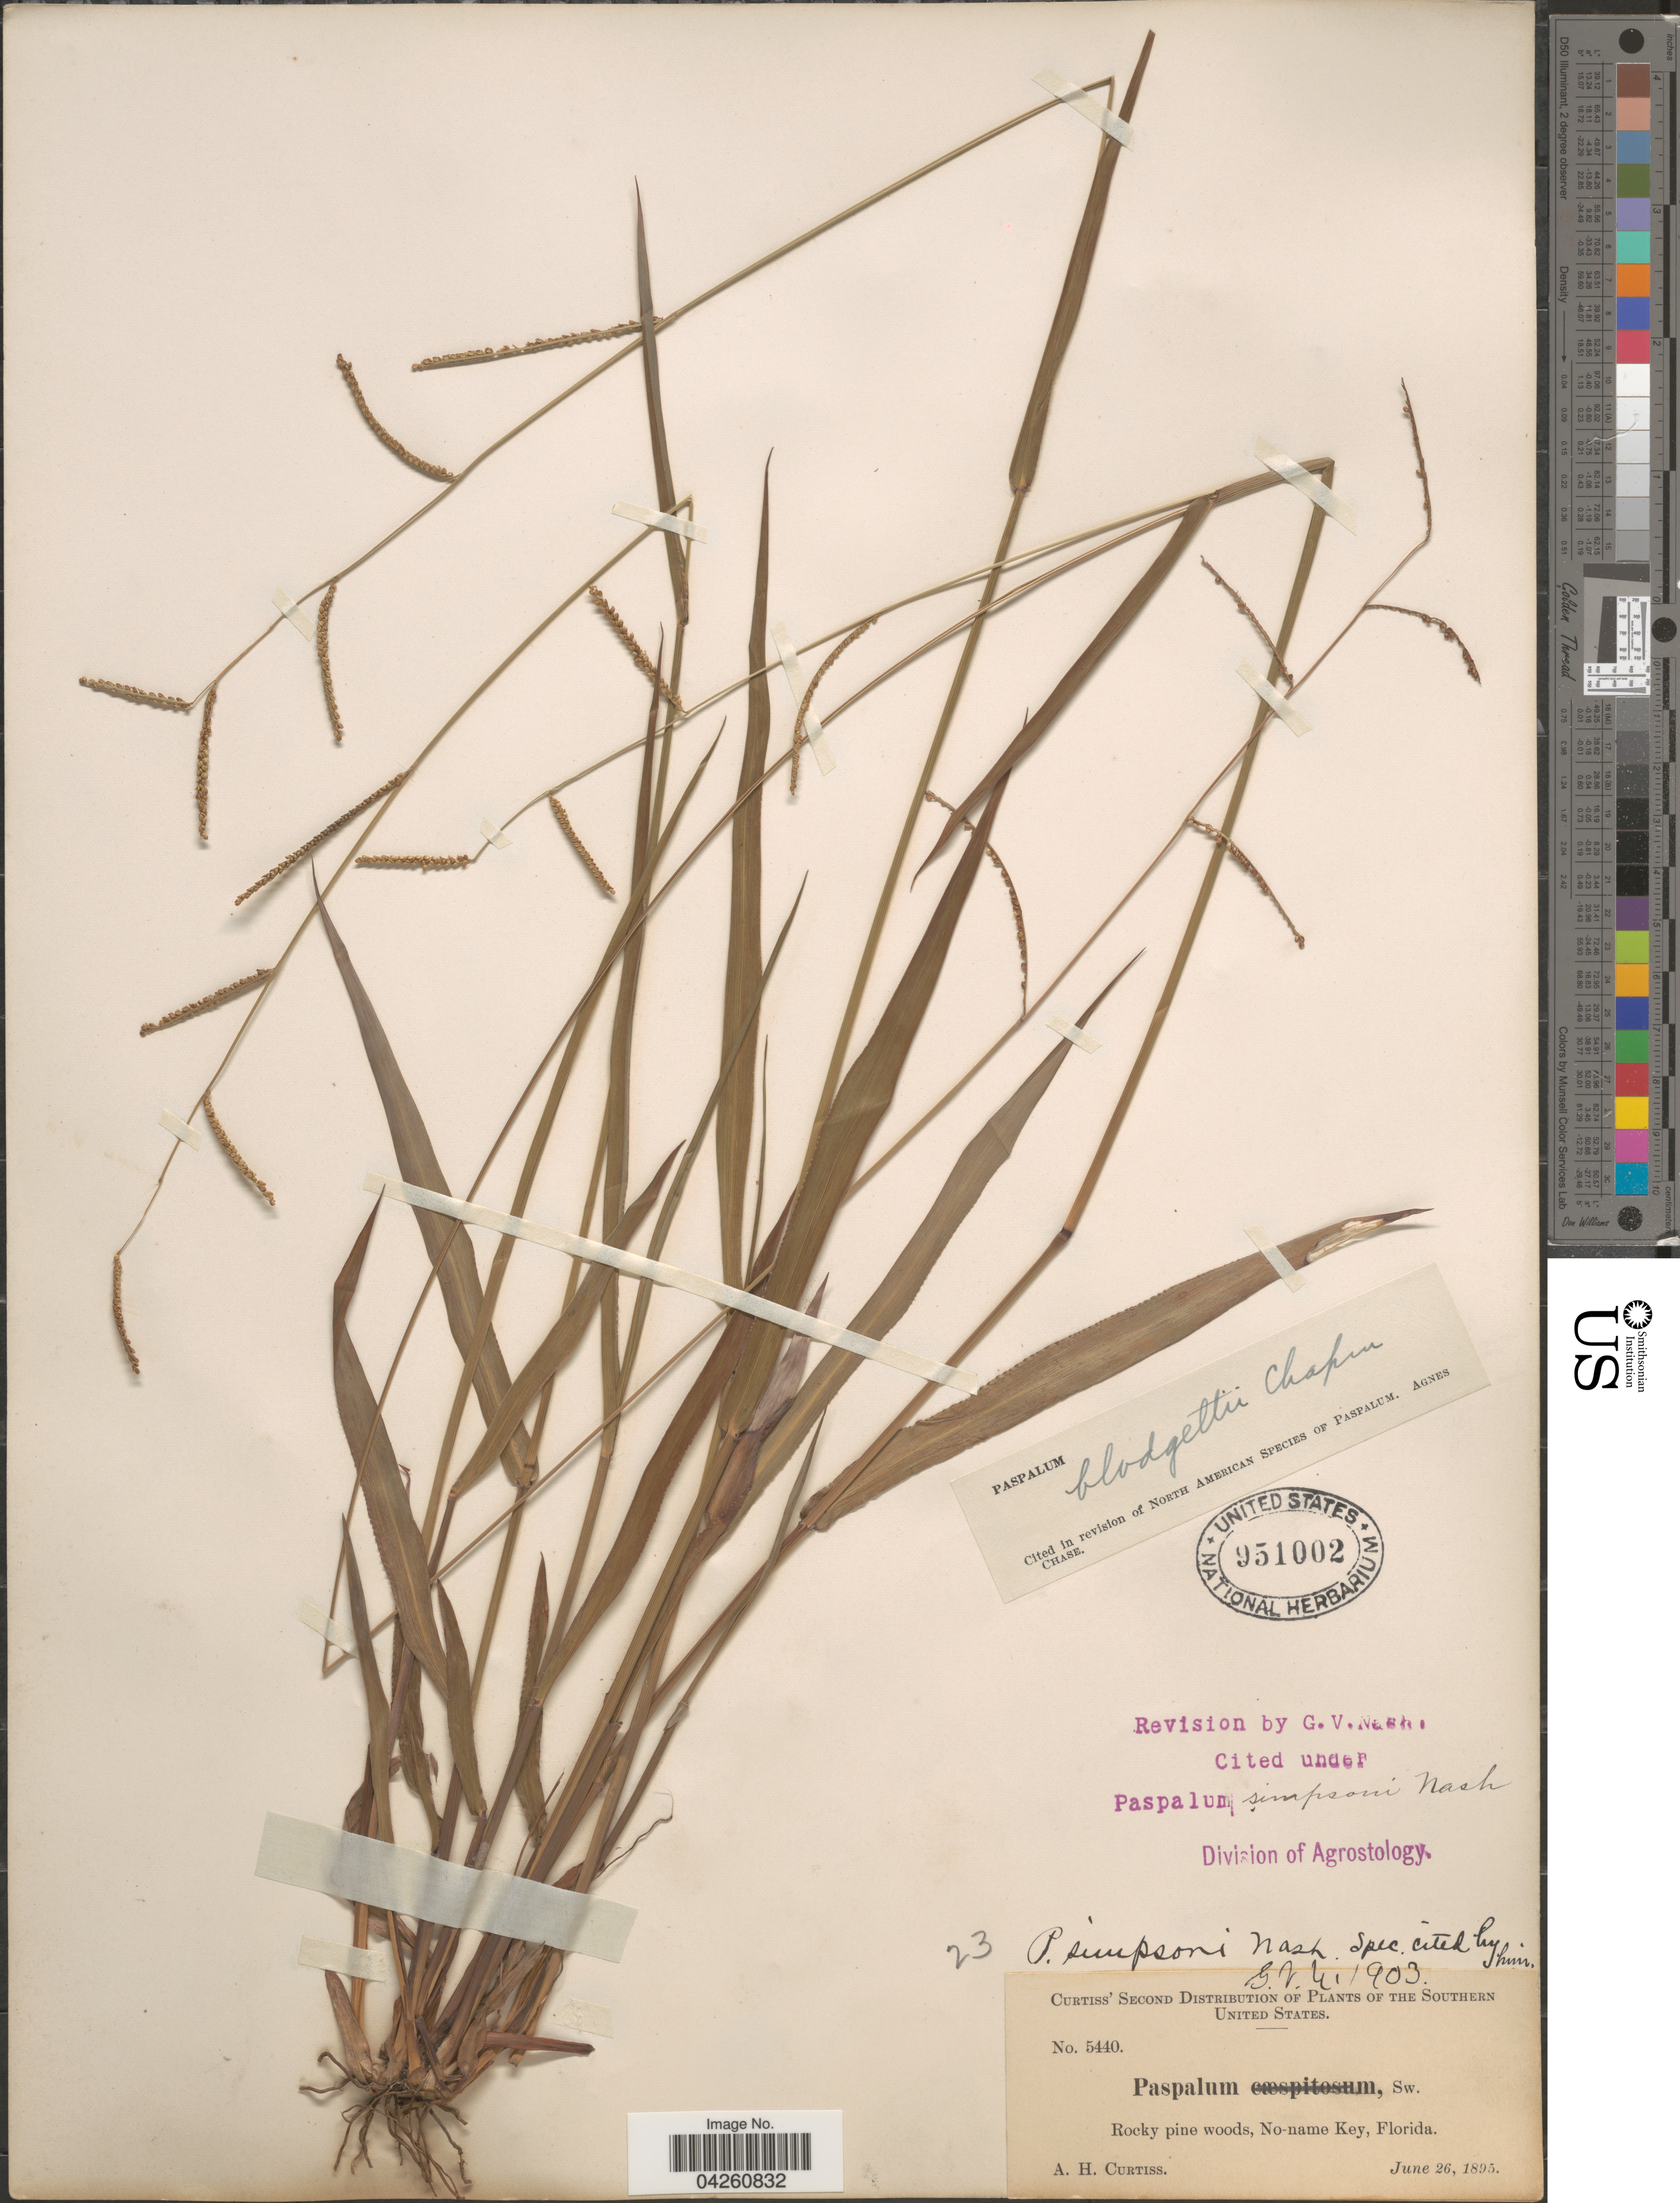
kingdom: Plantae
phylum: Tracheophyta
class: Liliopsida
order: Poales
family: Poaceae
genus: Paspalum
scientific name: Paspalum blodgettii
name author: Chapm.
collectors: A. H. Curtiss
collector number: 5440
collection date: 1895-06-26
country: United States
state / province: Florida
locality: Southern United States. Rocky pine woods, No-name Key.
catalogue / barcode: US 951002